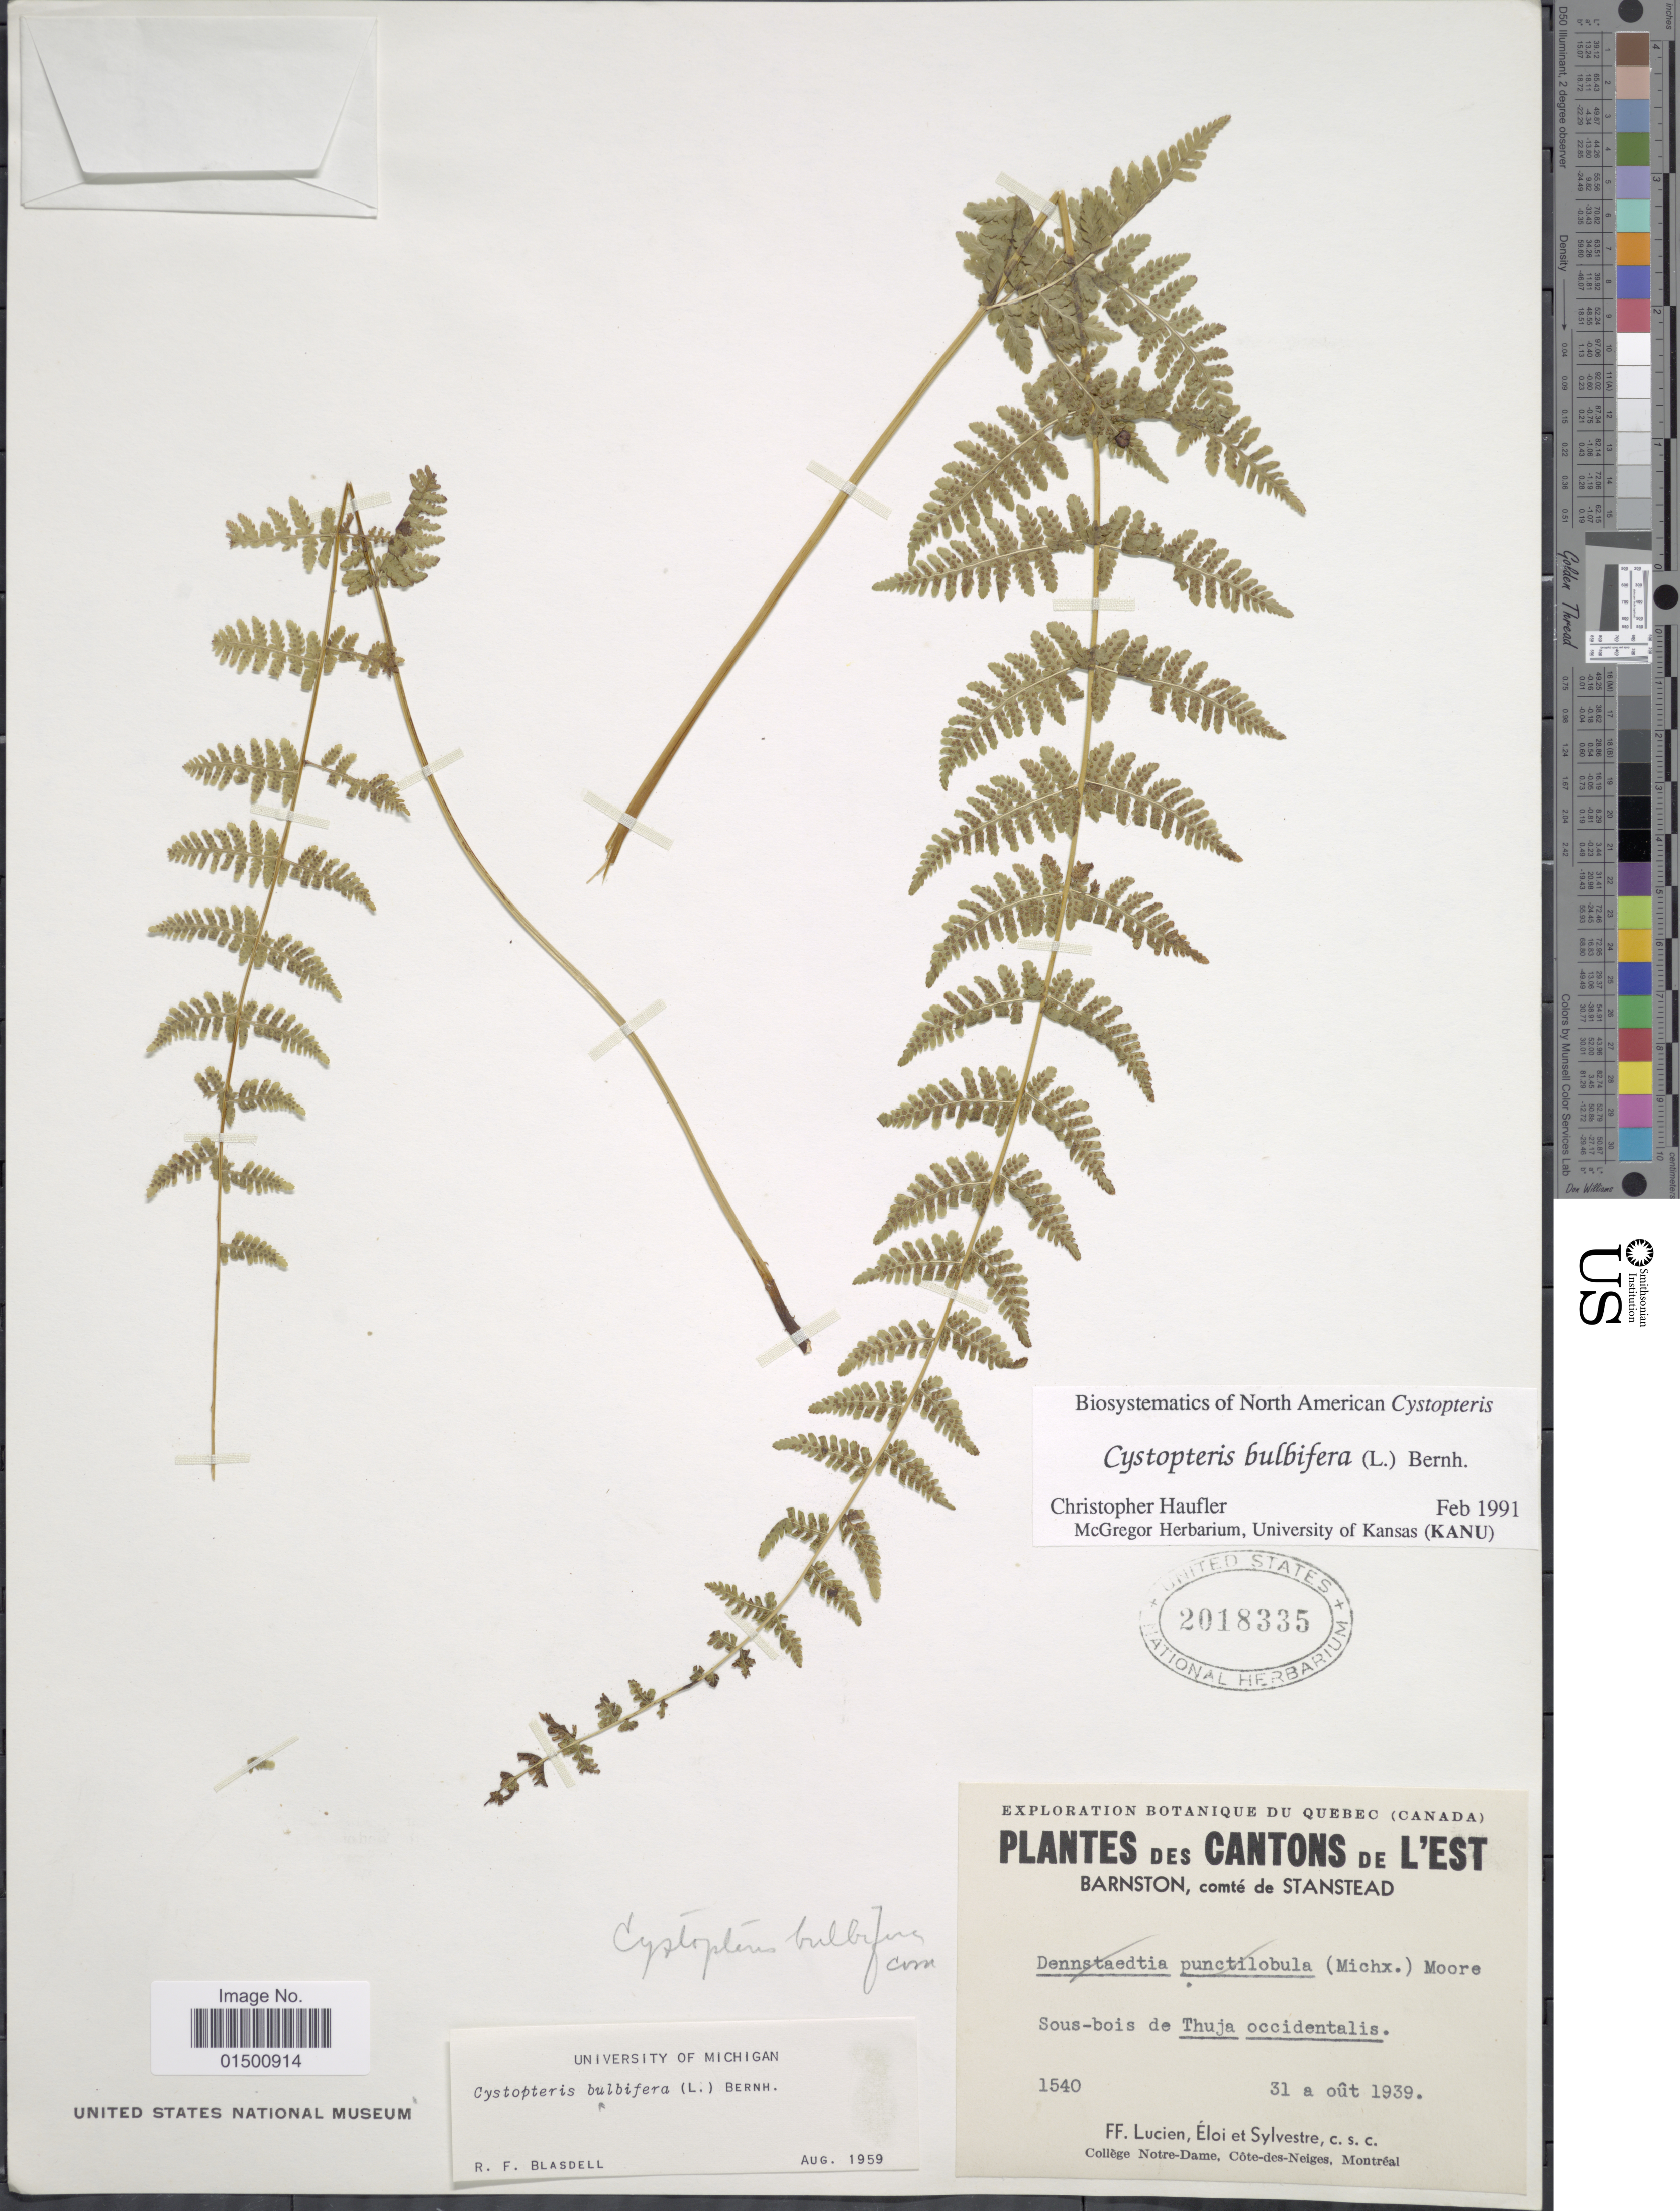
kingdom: Plantae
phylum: Tracheophyta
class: Polypodiopsida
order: Polypodiales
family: Cystopteridaceae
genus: Cystopteris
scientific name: Cystopteris bulbifera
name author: (L.) Bernh.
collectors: F. Lucien, Éloi & Sylvestre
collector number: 1540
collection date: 1939-08-31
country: Canada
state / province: Quebec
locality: Cantons de L'est, Barnston, comte de Stanstead, Sous-bois de Thuja occidentalis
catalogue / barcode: US 2018335